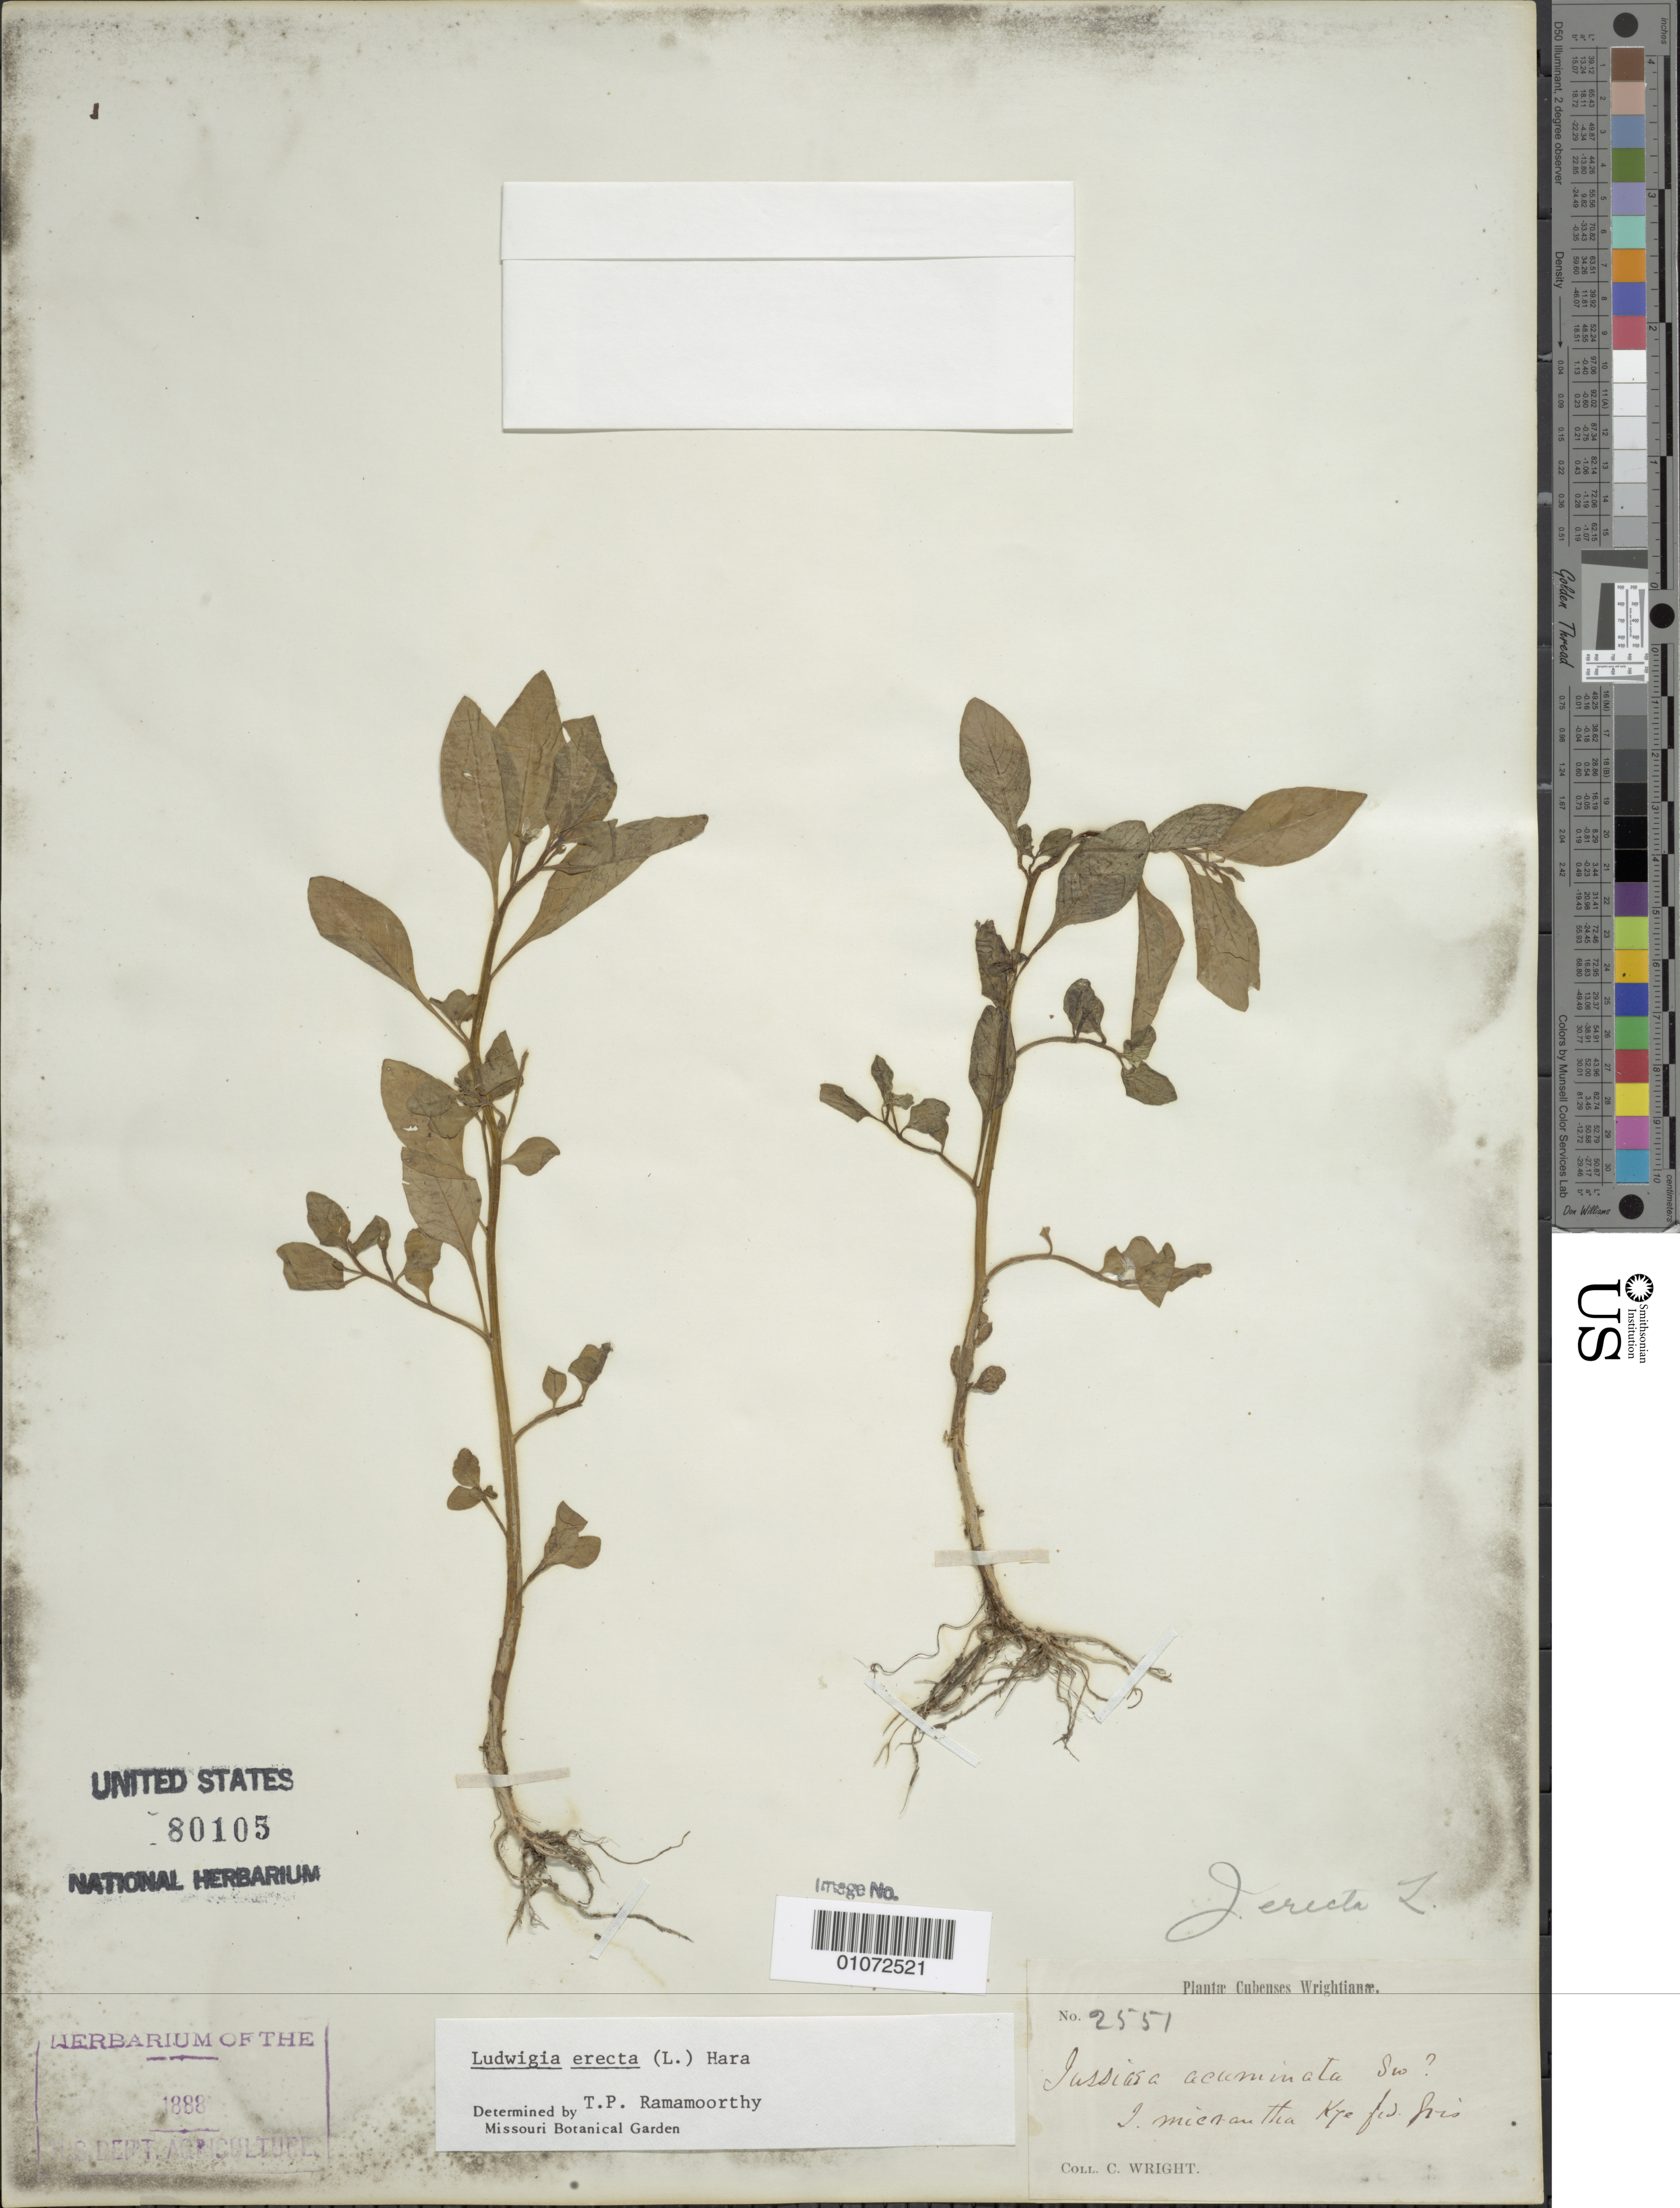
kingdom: Plantae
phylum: Tracheophyta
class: Magnoliopsida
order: Myrtales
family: Onagraceae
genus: Ludwigia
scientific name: Ludwigia erecta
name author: (L.) H. Hara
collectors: C. Wright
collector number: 2551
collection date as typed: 1800 to 1899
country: Cuba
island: Cuba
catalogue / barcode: US 80105